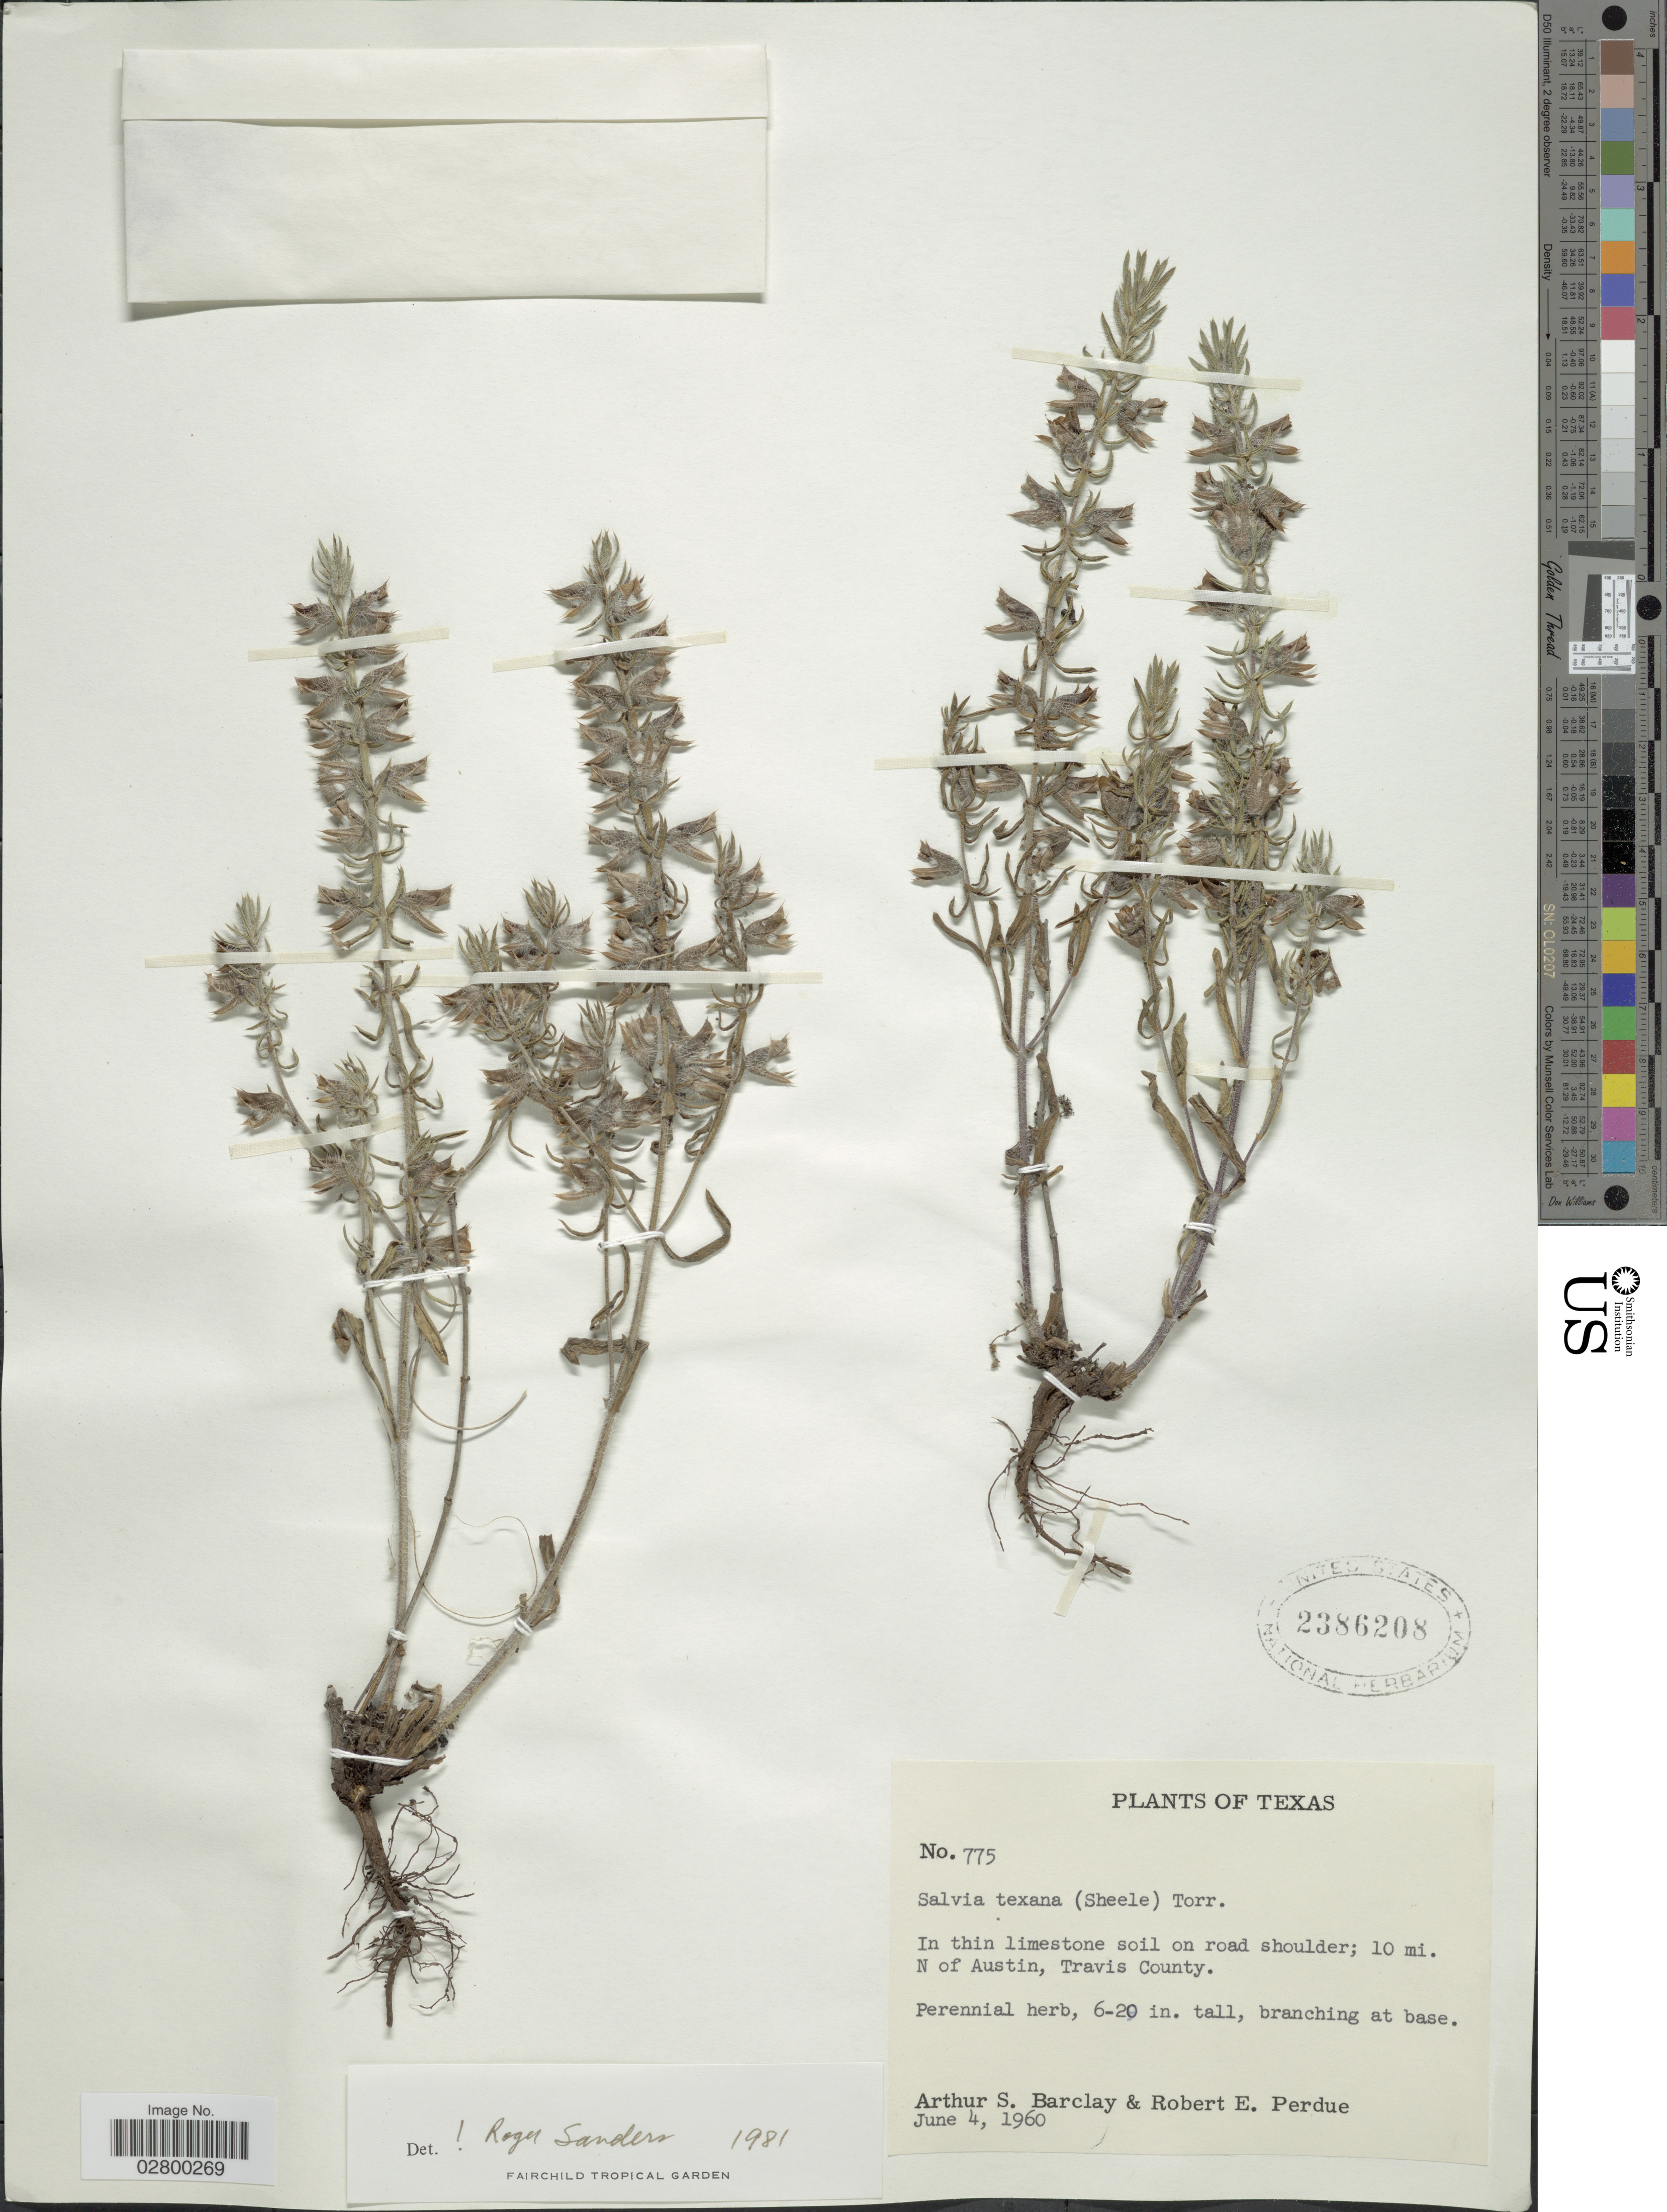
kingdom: Plantae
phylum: Tracheophyta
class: Magnoliopsida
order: Lamiales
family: Lamiaceae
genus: Salvia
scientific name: Salvia texana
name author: (Scheele) Torr.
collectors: A. S. Barclay & R. E. Perdue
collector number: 775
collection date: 1960-06-04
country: United States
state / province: Texas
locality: In thin limestone soil on road shoulder; 10 mi. N of Austin, Travis County.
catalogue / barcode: US 2386208